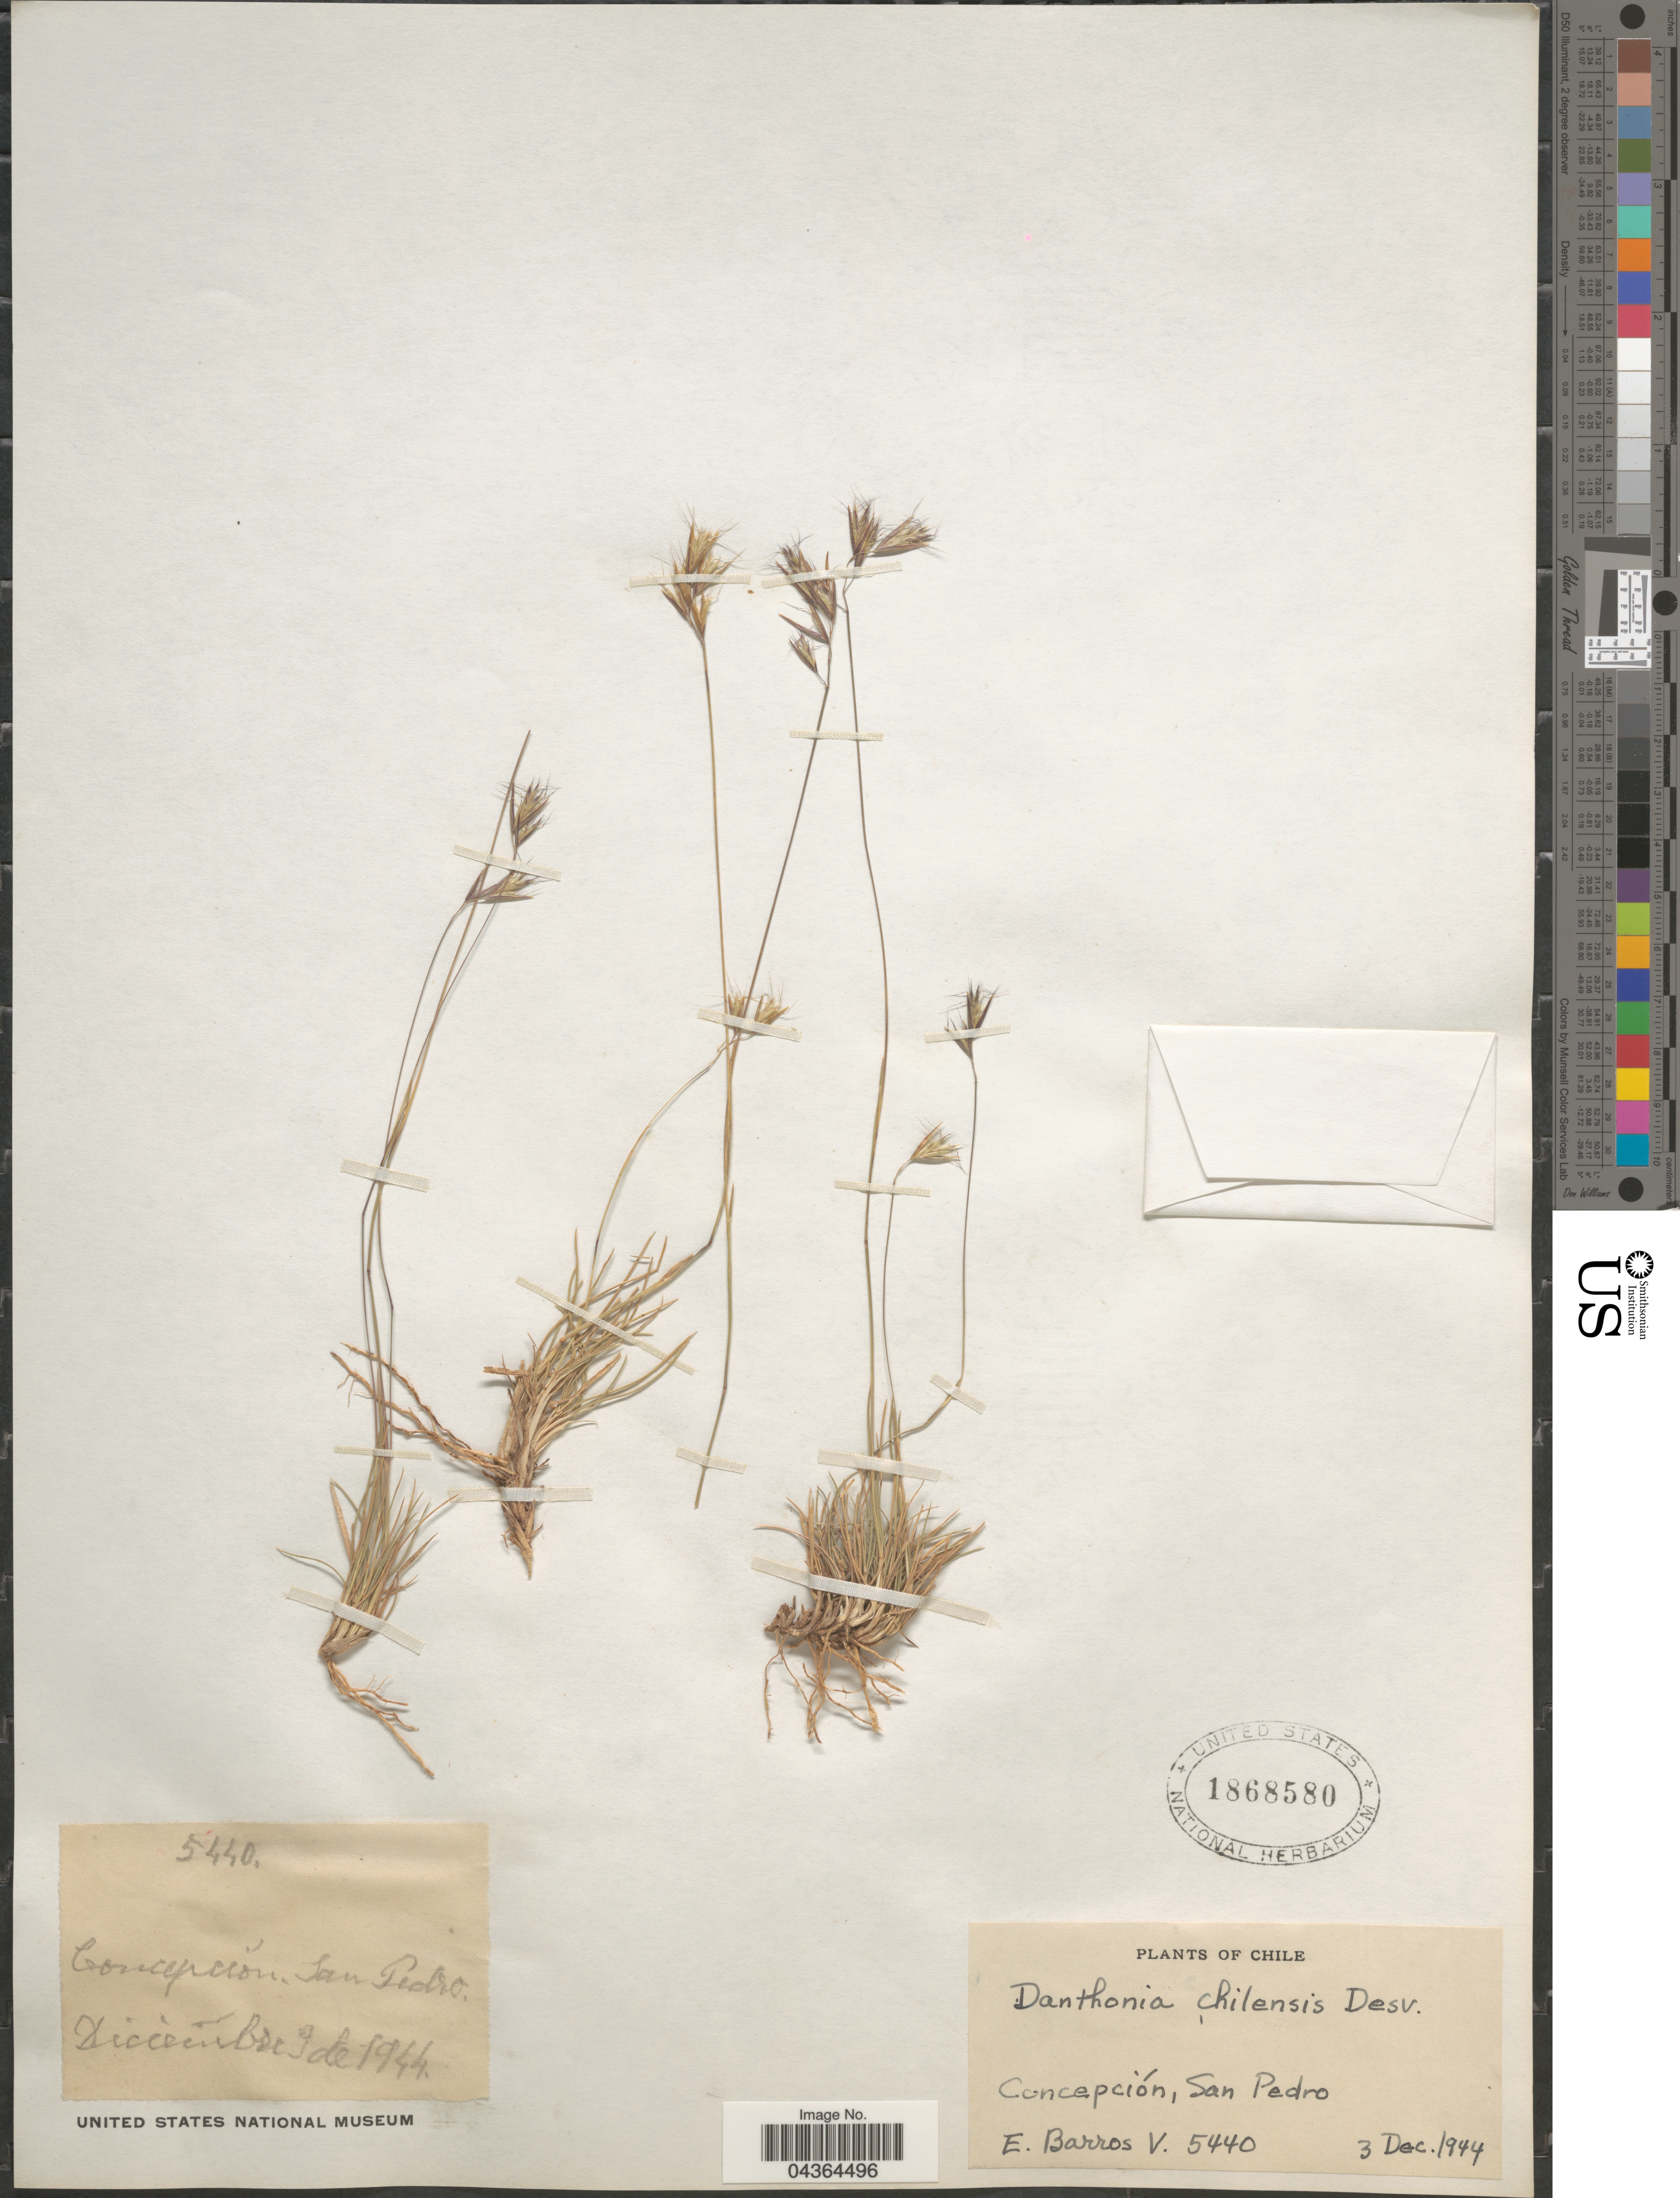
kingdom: Plantae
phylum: Tracheophyta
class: Liliopsida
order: Poales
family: Poaceae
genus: Danthonia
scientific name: Danthonia chilensis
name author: É. Desv.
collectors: E. Barros V.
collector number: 5440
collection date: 1944-12-03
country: Chile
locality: Concepción, San Pedro.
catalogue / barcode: US 1868580